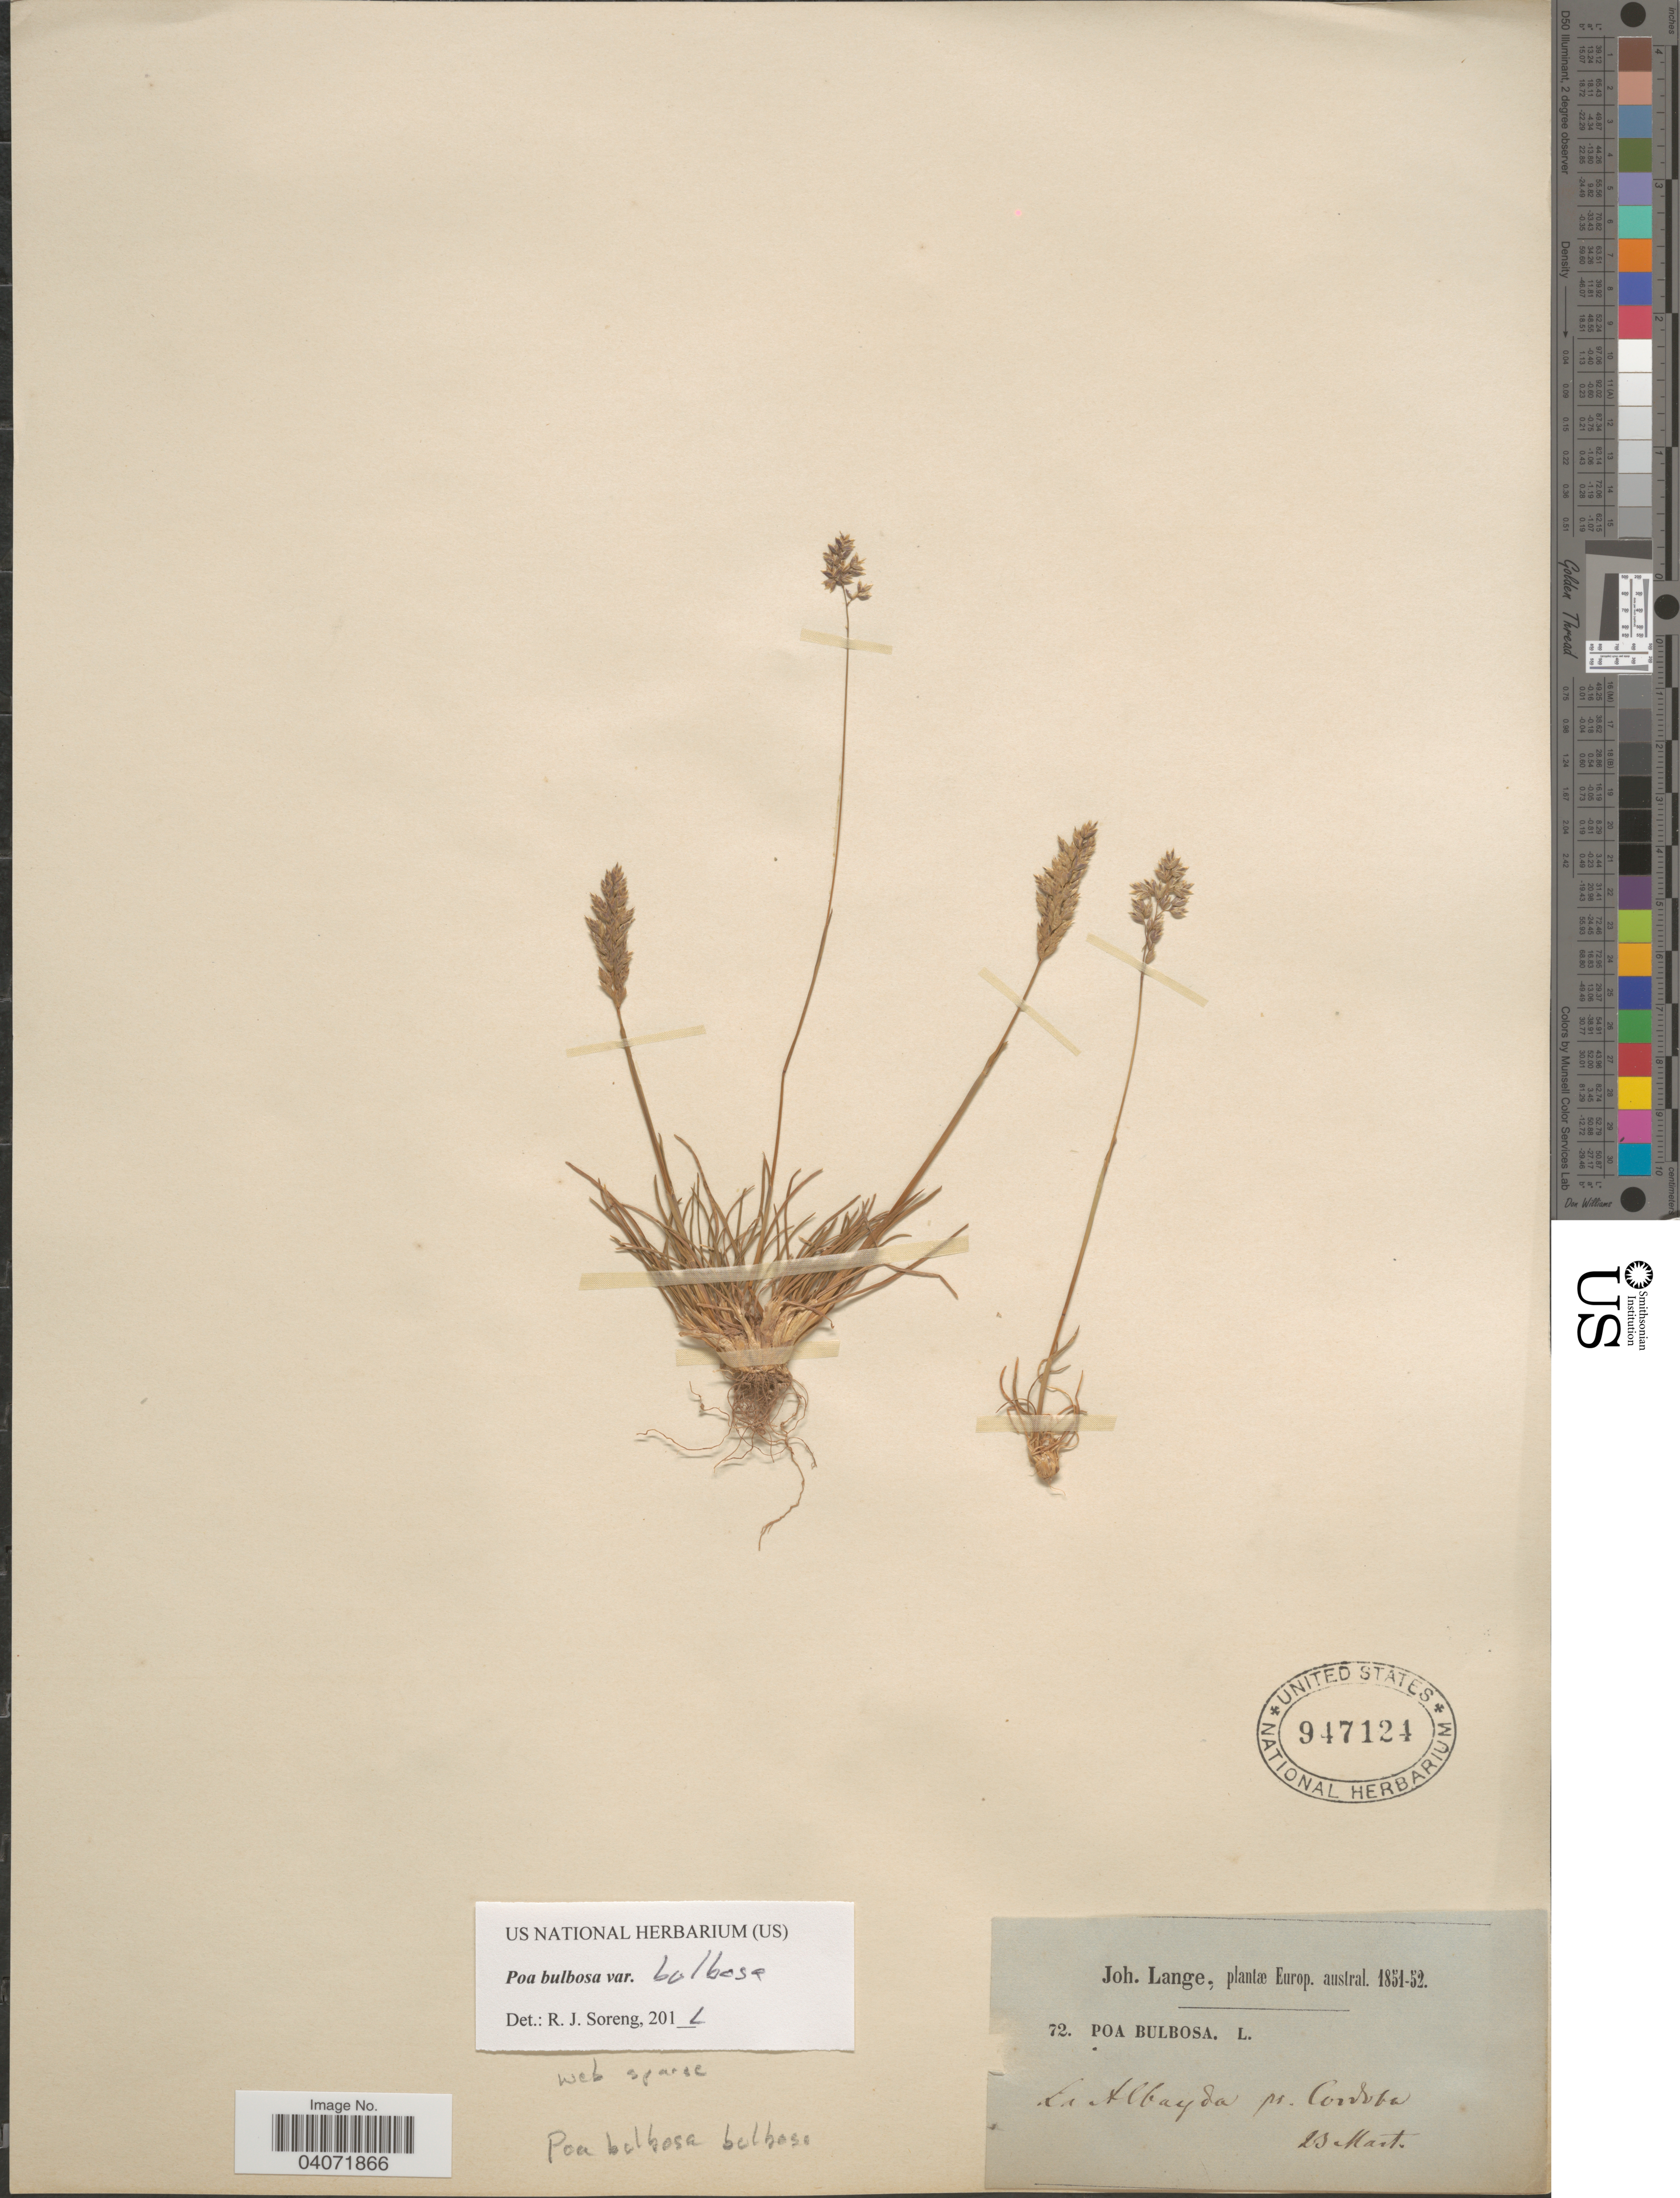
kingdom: Plantae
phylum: Tracheophyta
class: Liliopsida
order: Poales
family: Poaceae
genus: Poa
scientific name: Poa bulbosa subsp. bulbosa var. bulbosa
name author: L.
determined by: Soreng, Robert J., Research Associate (BOT), Smithsonian Institution - National Museum of Natural History (UNITED STATES)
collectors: J. M. C. Lange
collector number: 72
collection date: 1851-03-23/1852-03-23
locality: Europ. austral. La Albayda pr. Conbba. [interpreted]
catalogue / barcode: US 947124